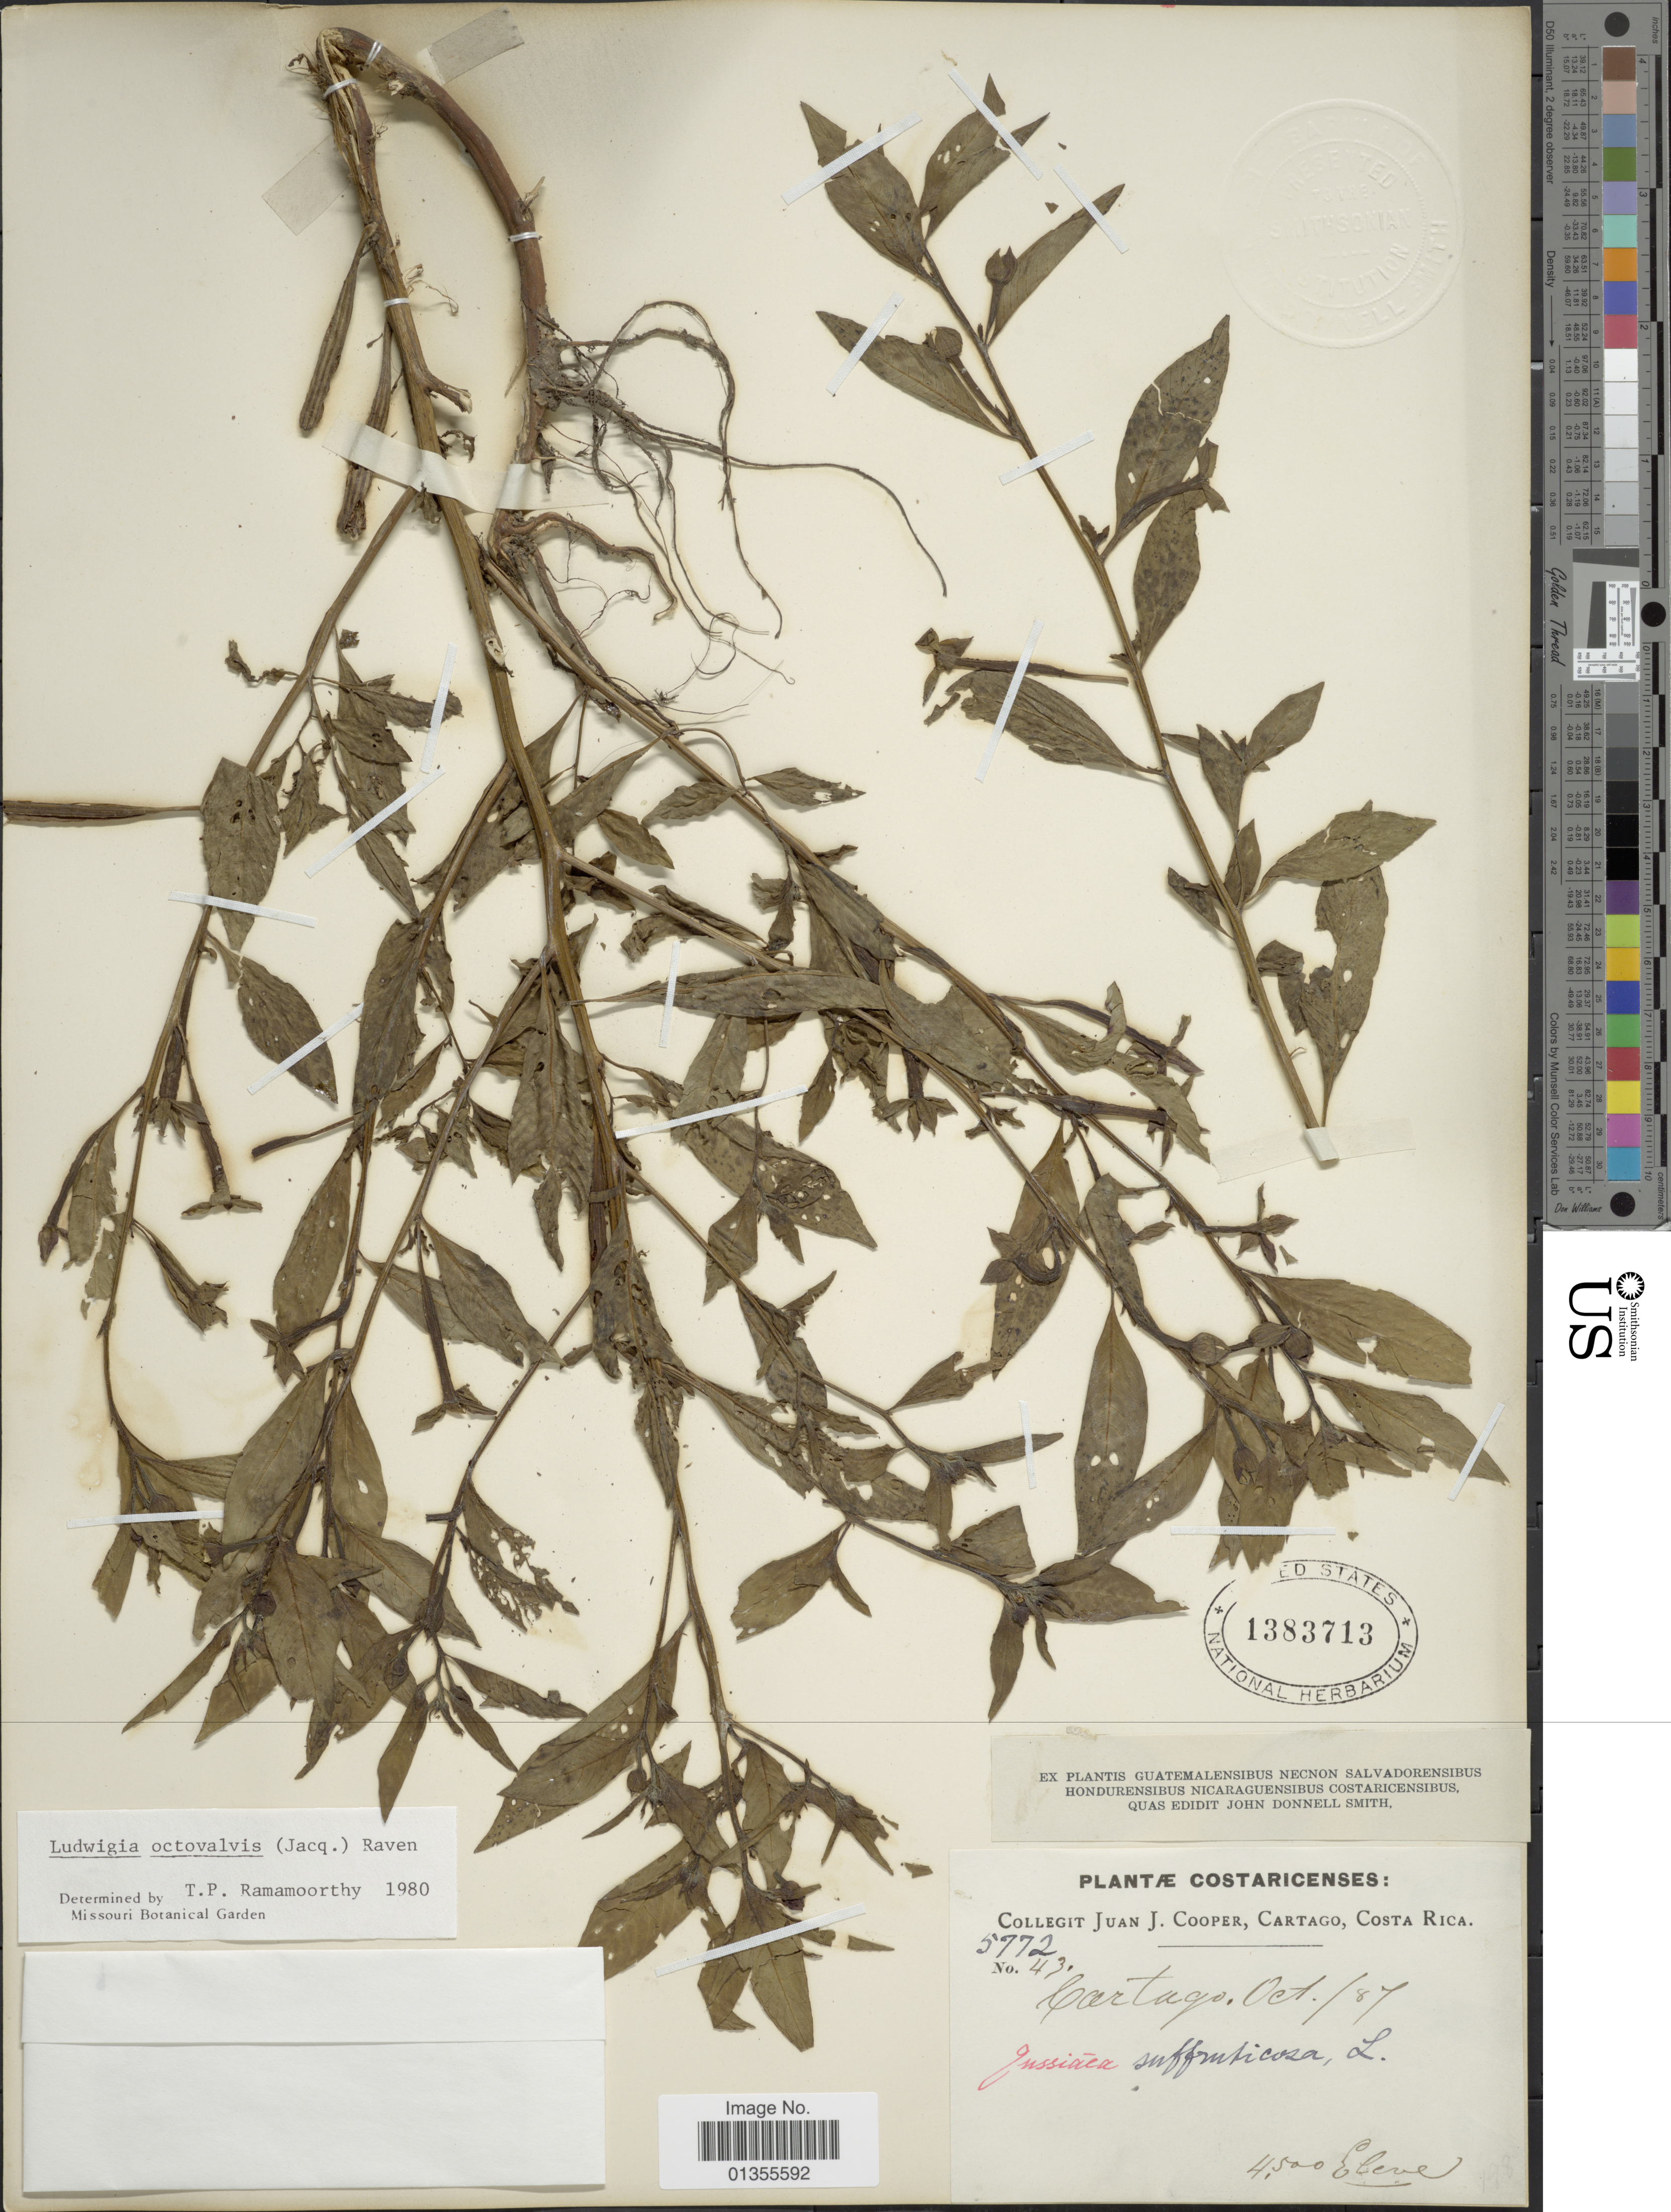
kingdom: Plantae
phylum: Tracheophyta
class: Magnoliopsida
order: Myrtales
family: Onagraceae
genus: Ludwigia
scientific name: Ludwigia octovalvis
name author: (Jacq.) P.H. Raven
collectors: J. J. Cooper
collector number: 43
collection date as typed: Transcribed d/m/y: /10/87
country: Costa Rica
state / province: Cartago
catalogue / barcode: US 1383713